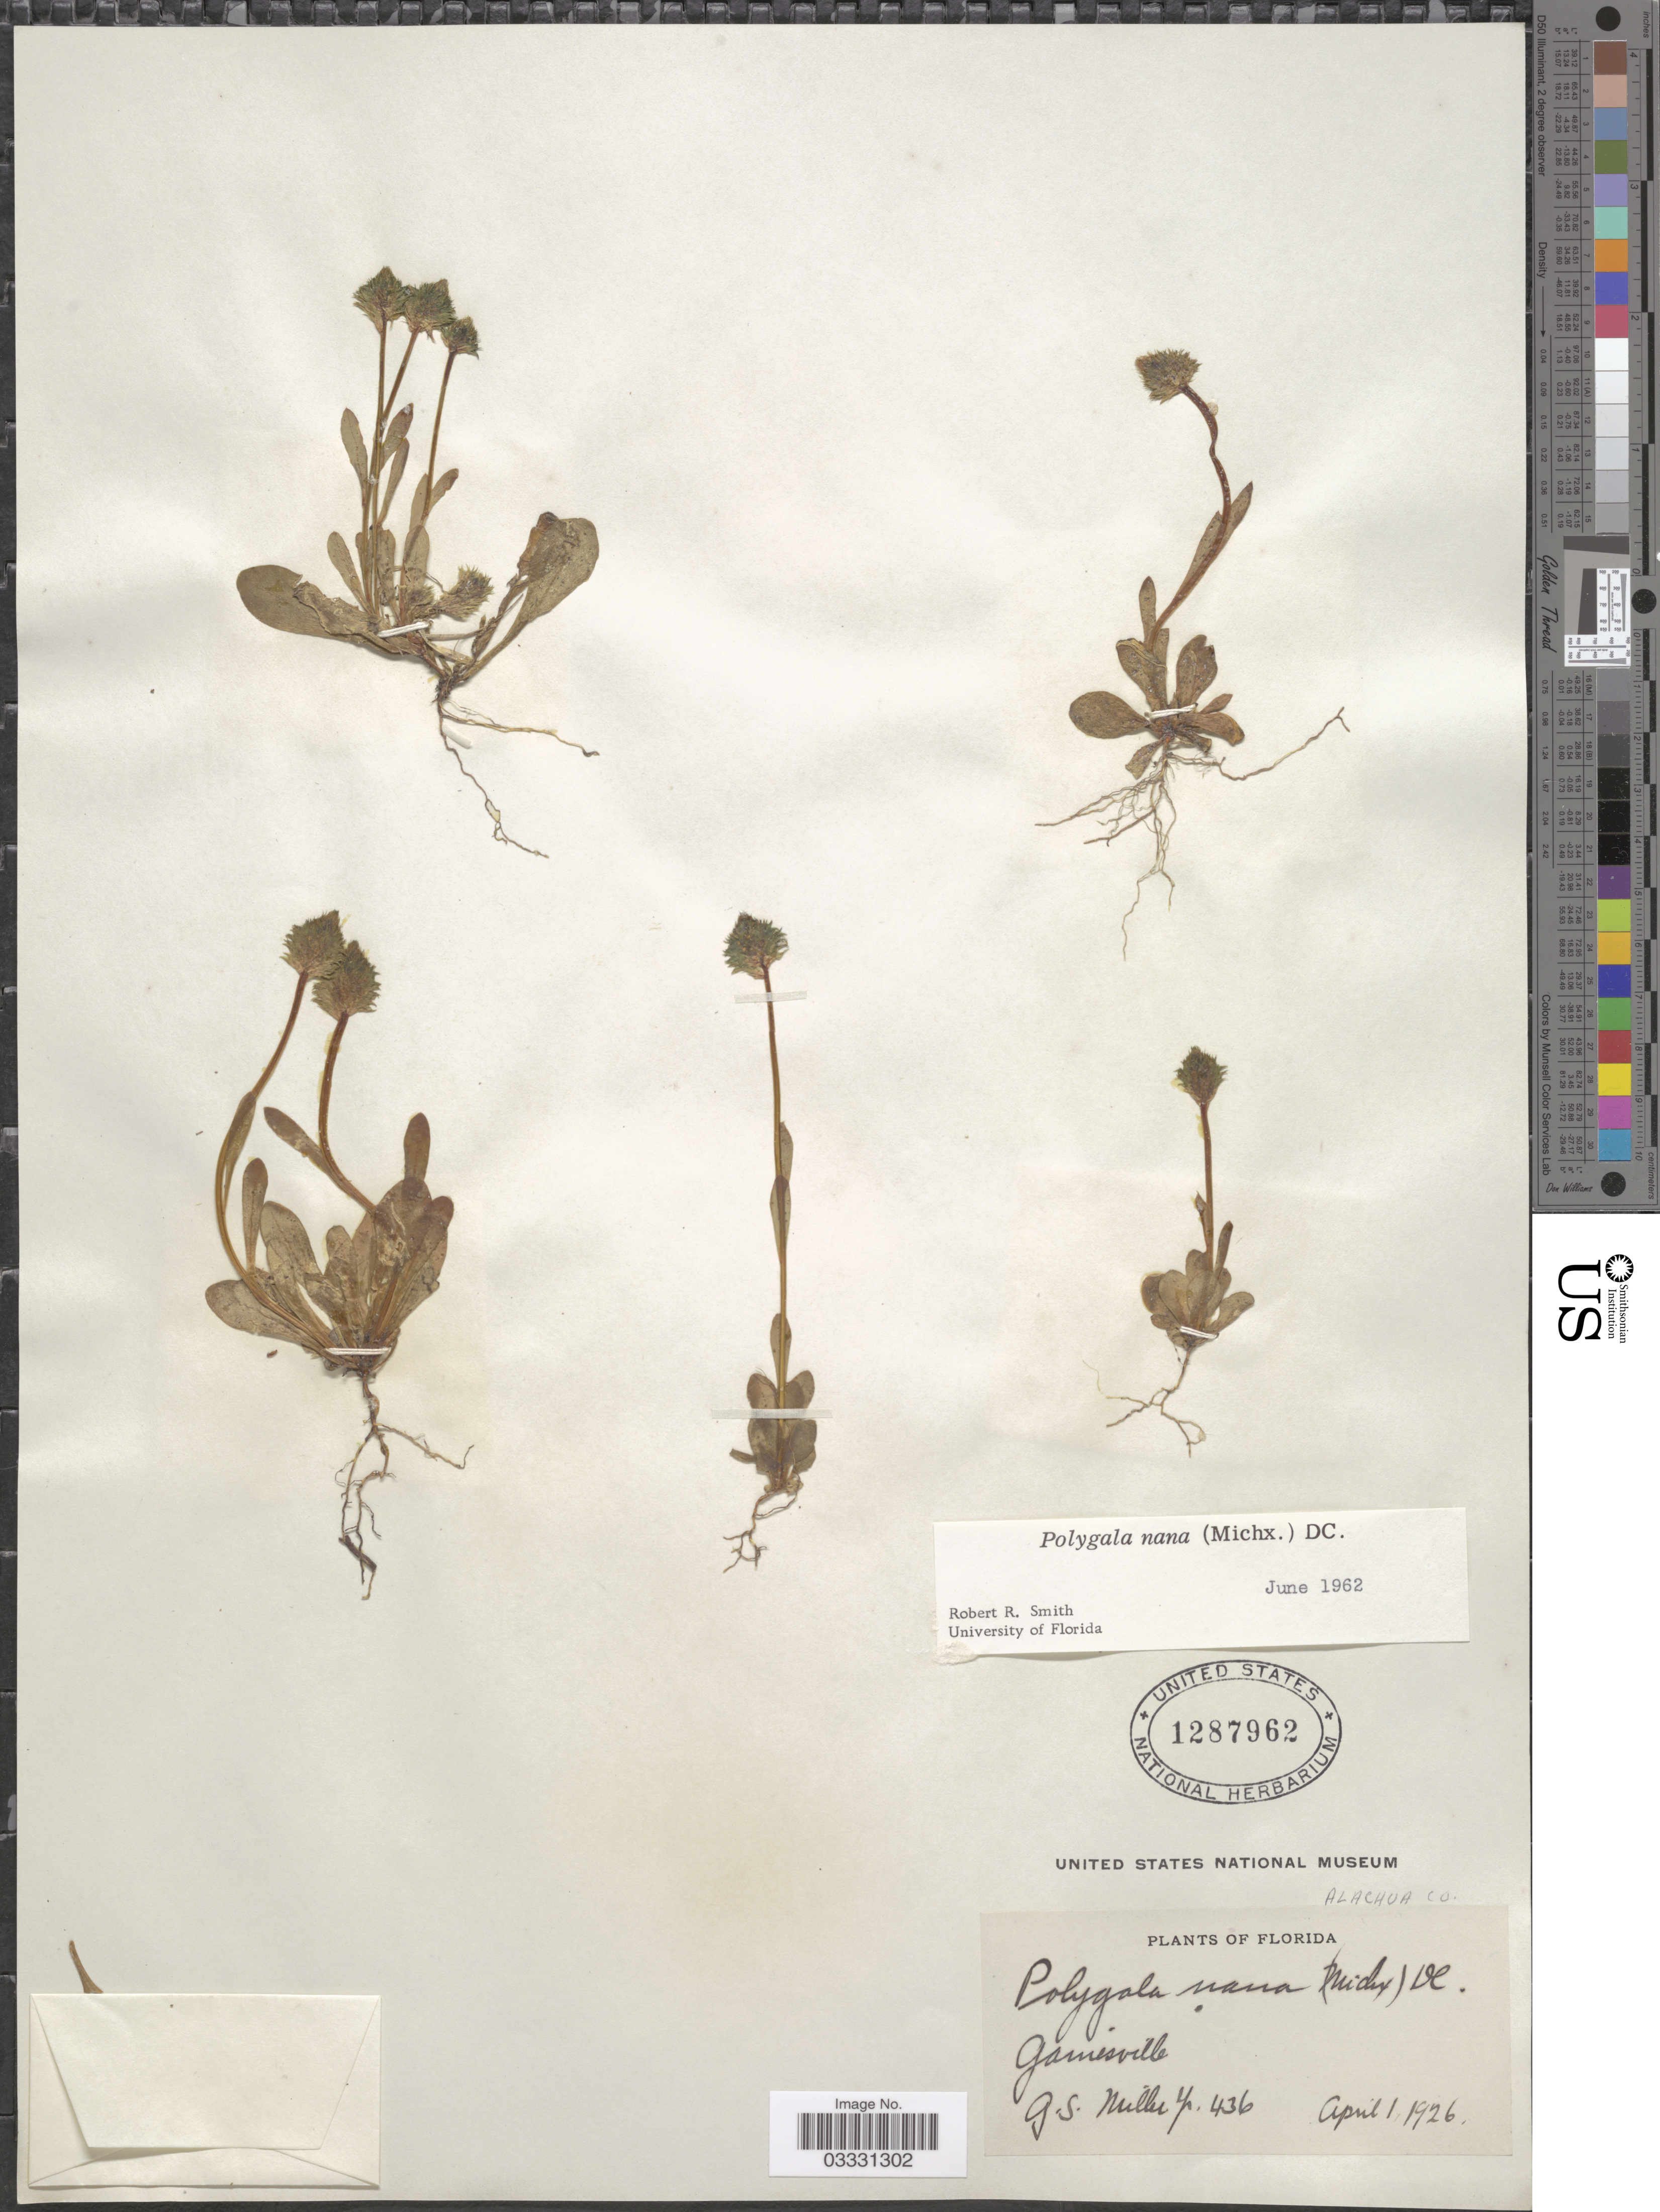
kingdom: Plantae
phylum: Tracheophyta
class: Magnoliopsida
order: Fabales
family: Polygalaceae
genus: Polygala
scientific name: Polygala nana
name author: (Michx.) DC.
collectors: G. S. Miller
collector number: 436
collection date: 1926-04-01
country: United States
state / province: Florida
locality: Gainesville.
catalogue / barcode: US 1287962